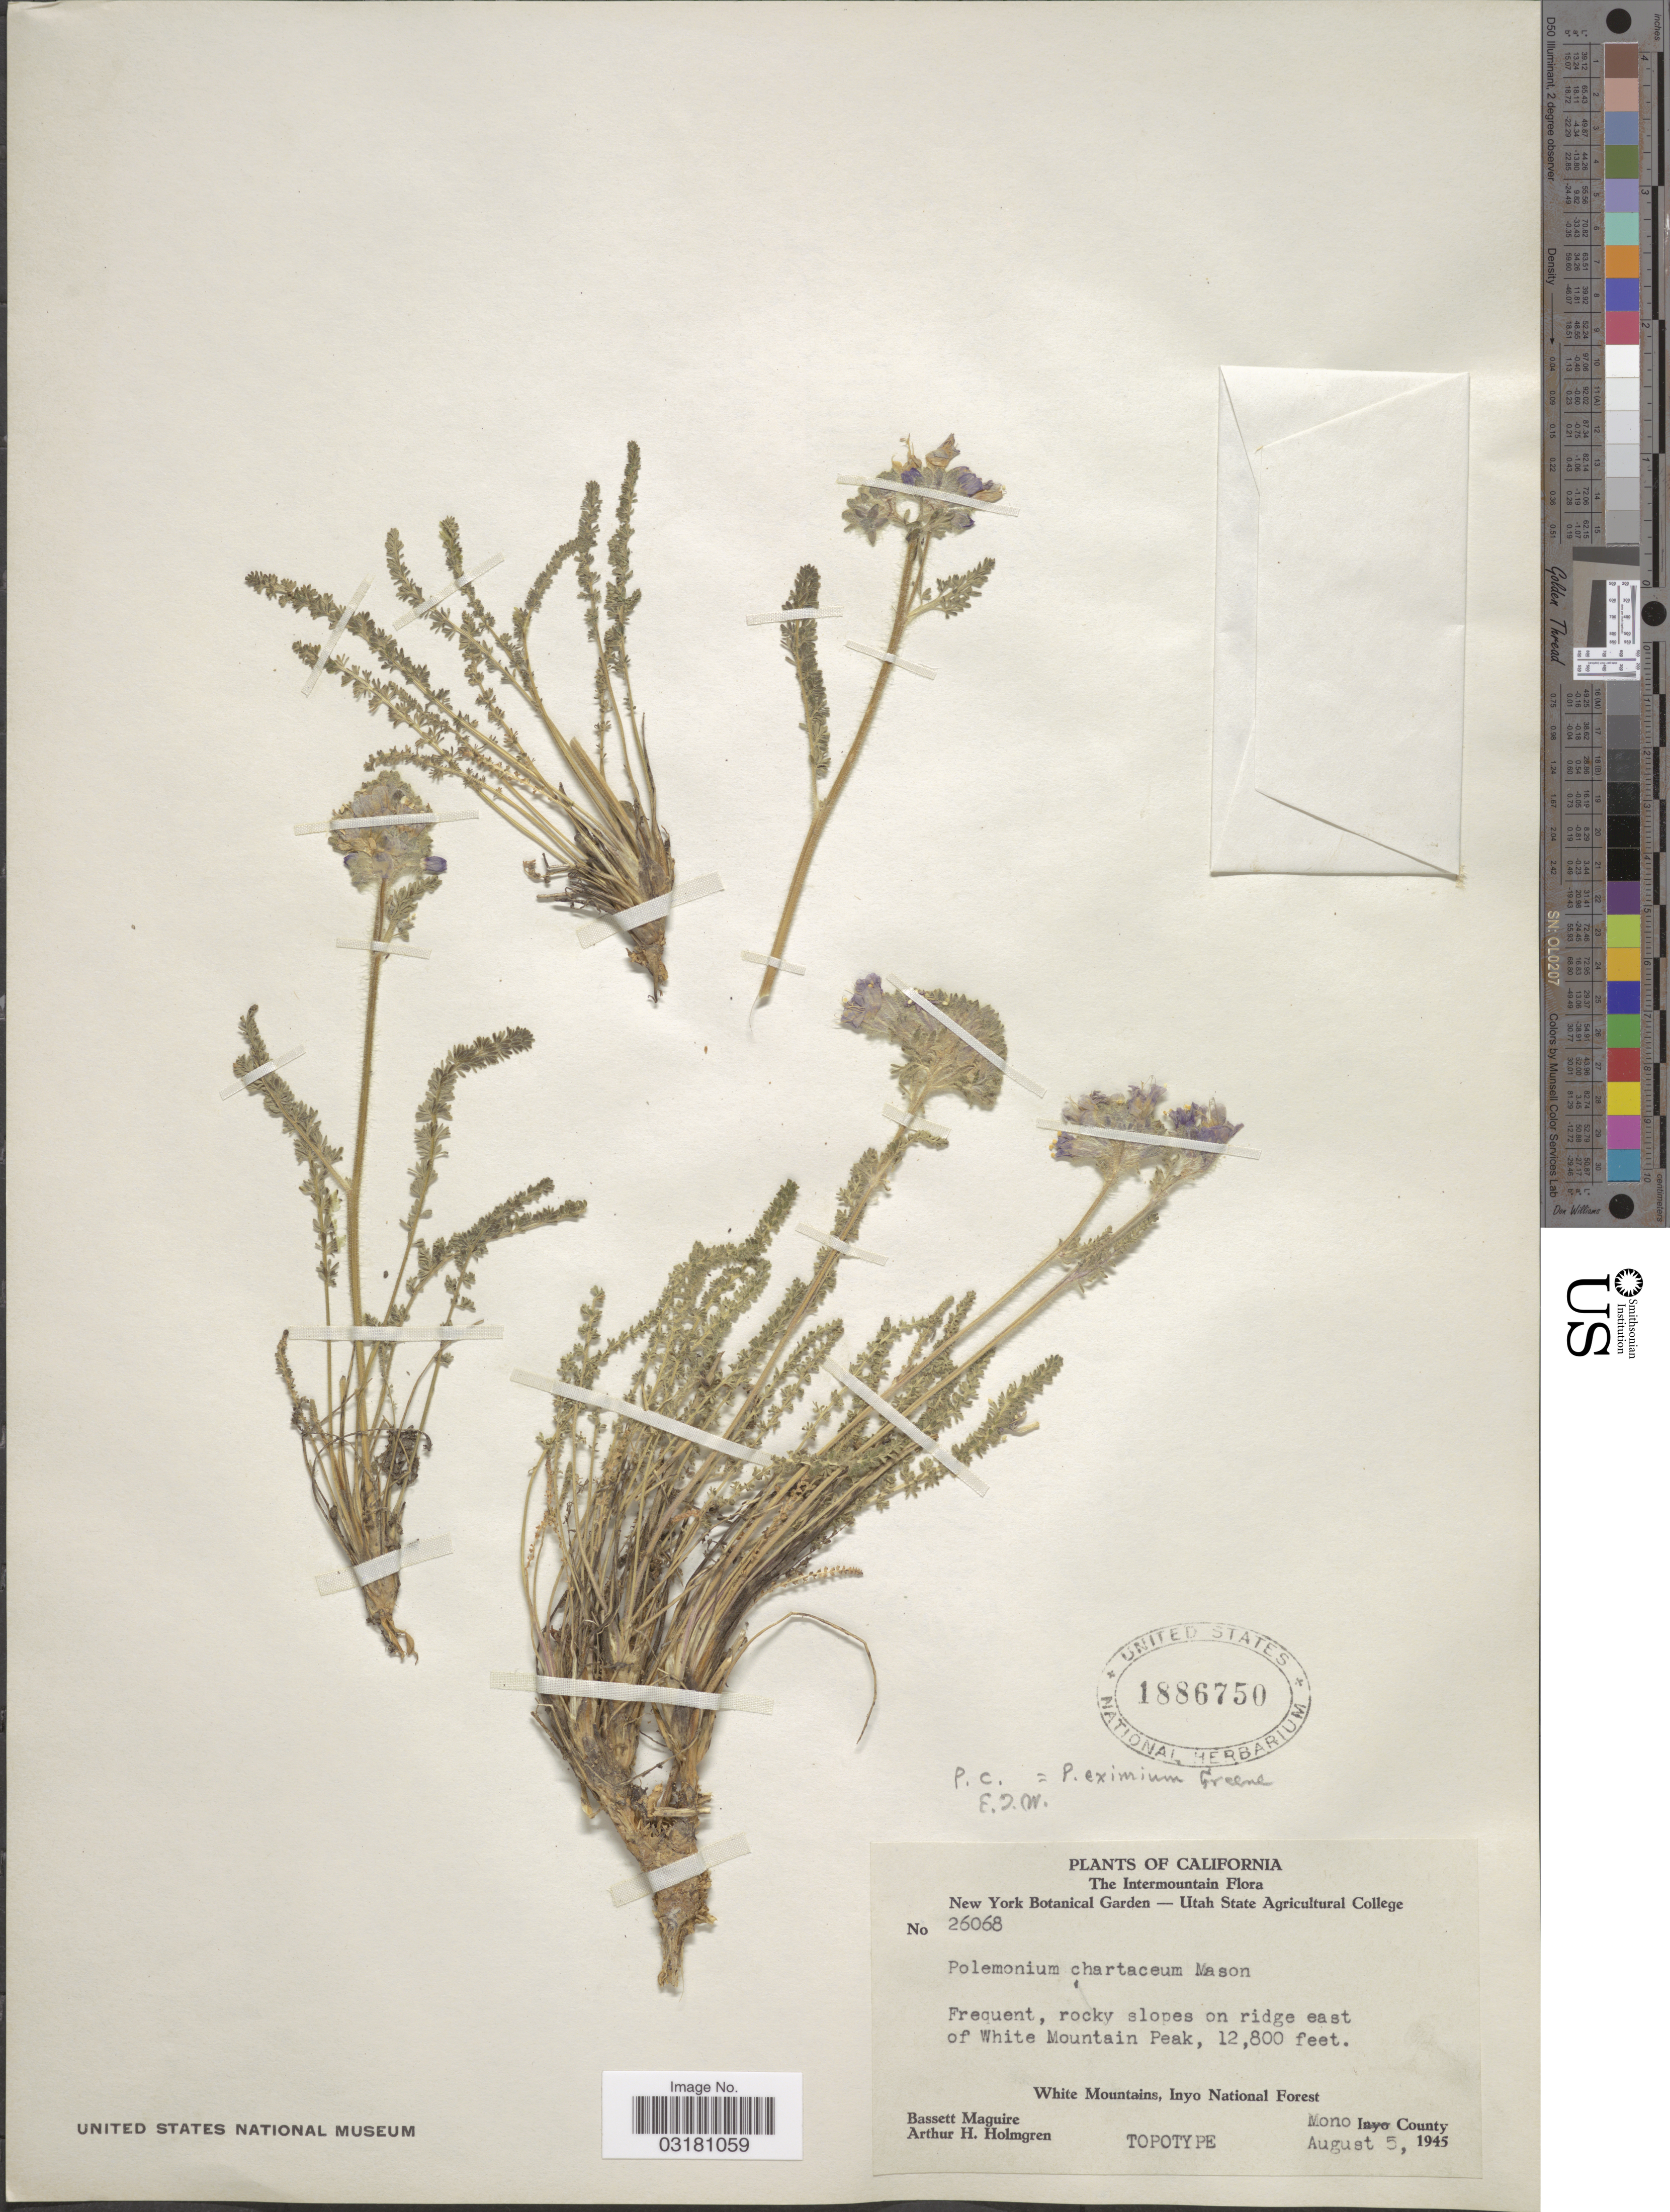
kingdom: Plantae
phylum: Tracheophyta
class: Magnoliopsida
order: Ericales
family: Polemoniaceae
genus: Polemonium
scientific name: Polemonium chartaceum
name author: H. Mason ex Jeps.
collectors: B. Maguire & A. H. Holmgren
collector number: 26068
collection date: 1945-08-05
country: United States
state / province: California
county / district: Mono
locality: The Intermountain. Frequent, rocky slopes on ridge east of White Mountain Peak. White Mountains, Inyo National Forest. Mono County.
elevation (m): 3901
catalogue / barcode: US 1886750